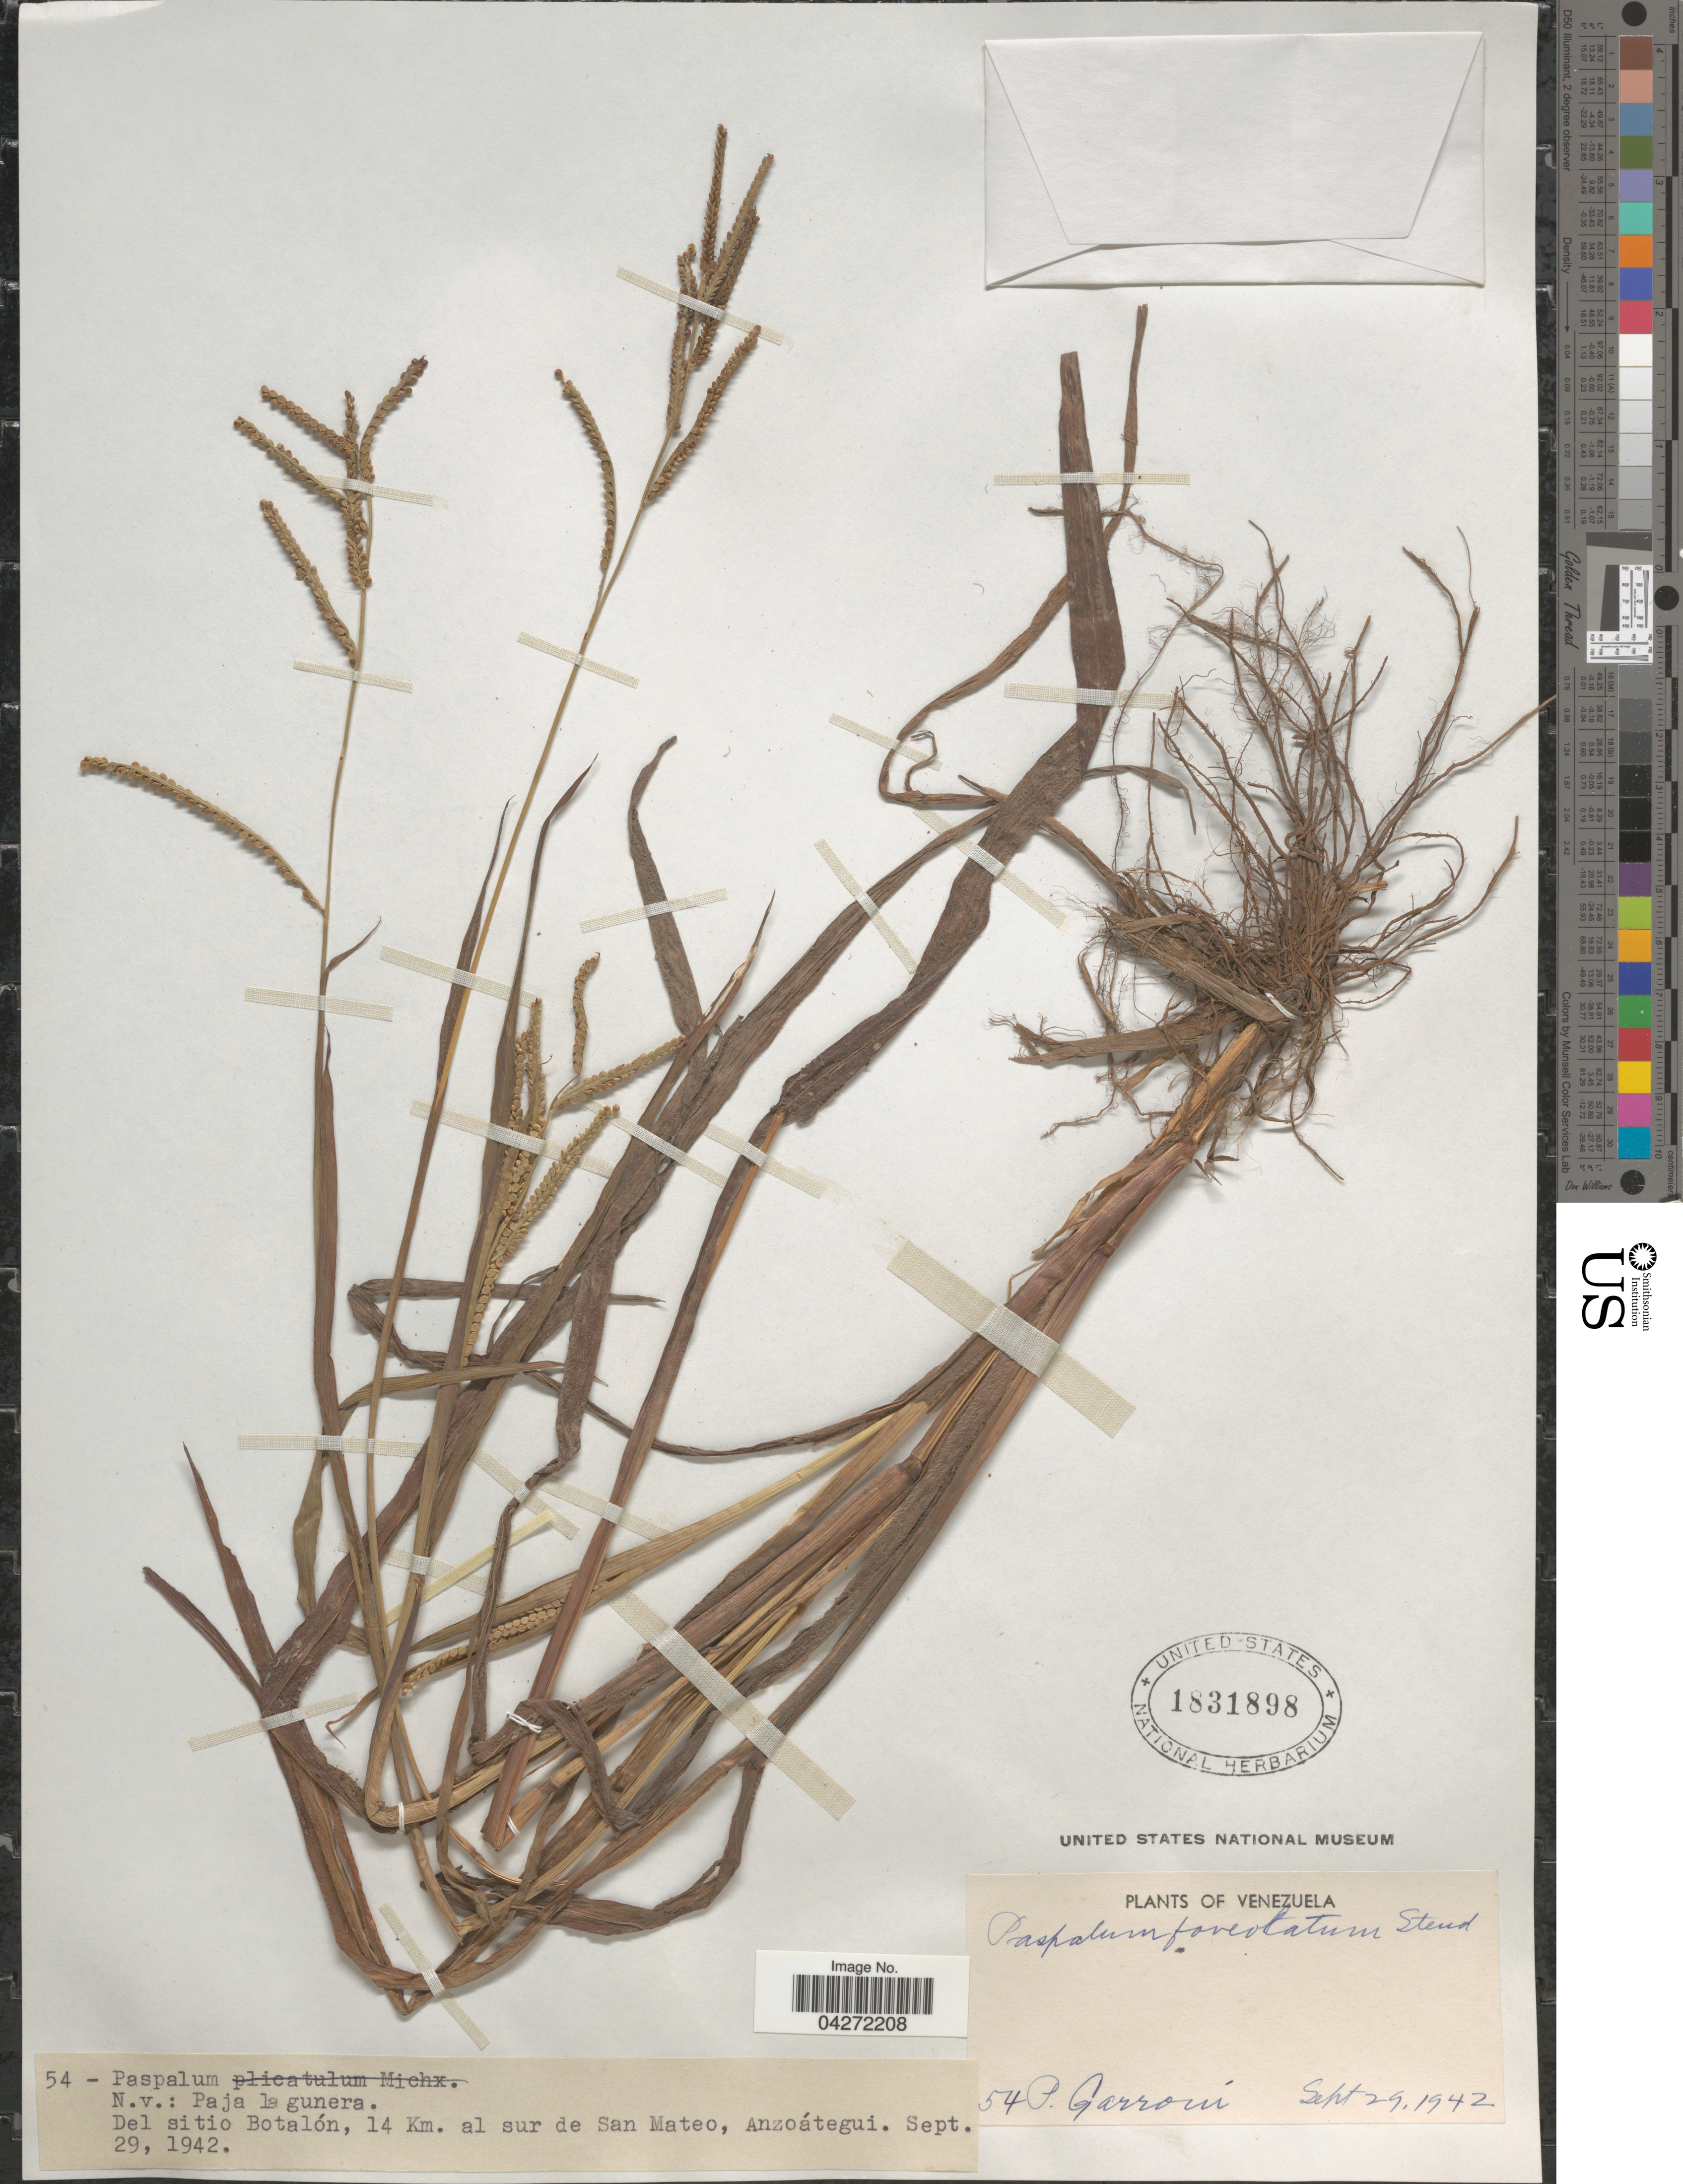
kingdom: Plantae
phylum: Tracheophyta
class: Liliopsida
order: Poales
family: Poaceae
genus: Paspalum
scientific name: Paspalum melanospermum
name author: Desv. ex Poir.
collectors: P. Garroni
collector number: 54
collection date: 1942-09-29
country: Venezuela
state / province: Anzoategui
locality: Del sitio Botalón, 14 Km. al sur de San Mateo.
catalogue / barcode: US 1831898